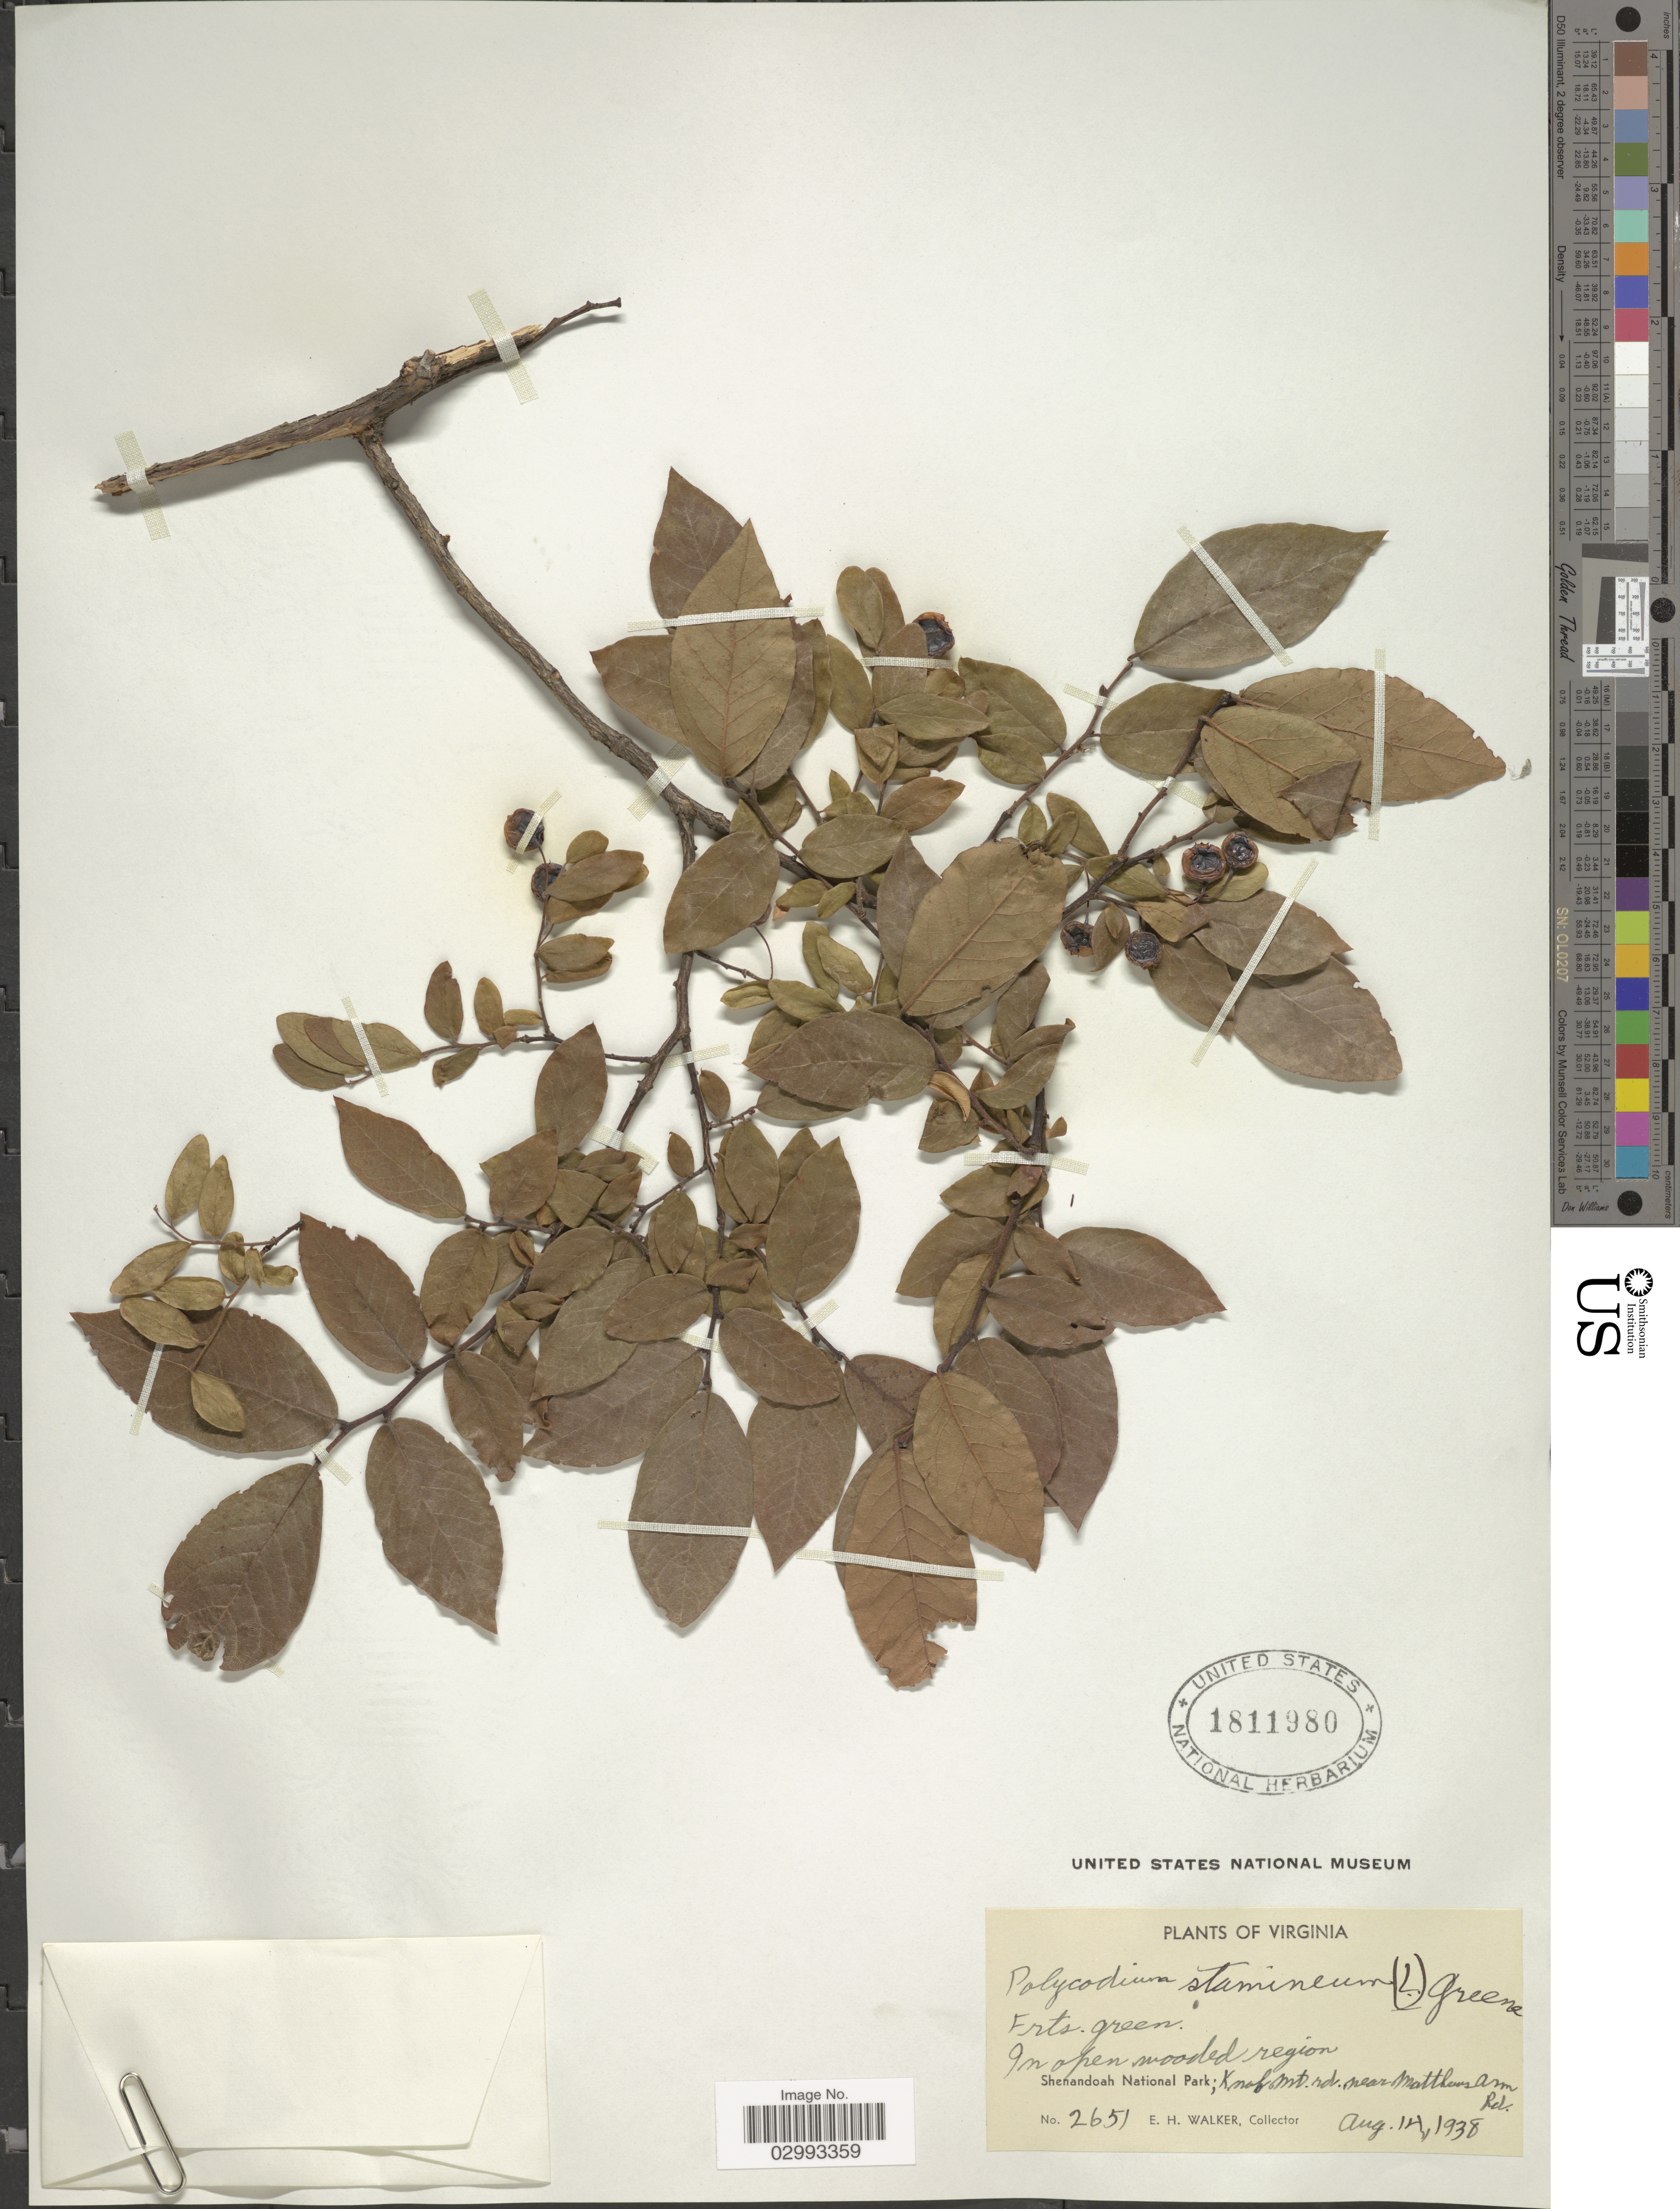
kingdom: Plantae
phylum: Tracheophyta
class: Magnoliopsida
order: Ericales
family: Ericaceae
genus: Polycodium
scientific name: Polycodium stamineum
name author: (L.) Greene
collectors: E. H. Walker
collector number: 2651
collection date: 1938-08-14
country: United States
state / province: Virginia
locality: Shenandoah National Park; Knob Mt. rd. near Matthews Arm Rd.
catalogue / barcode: US 1811980